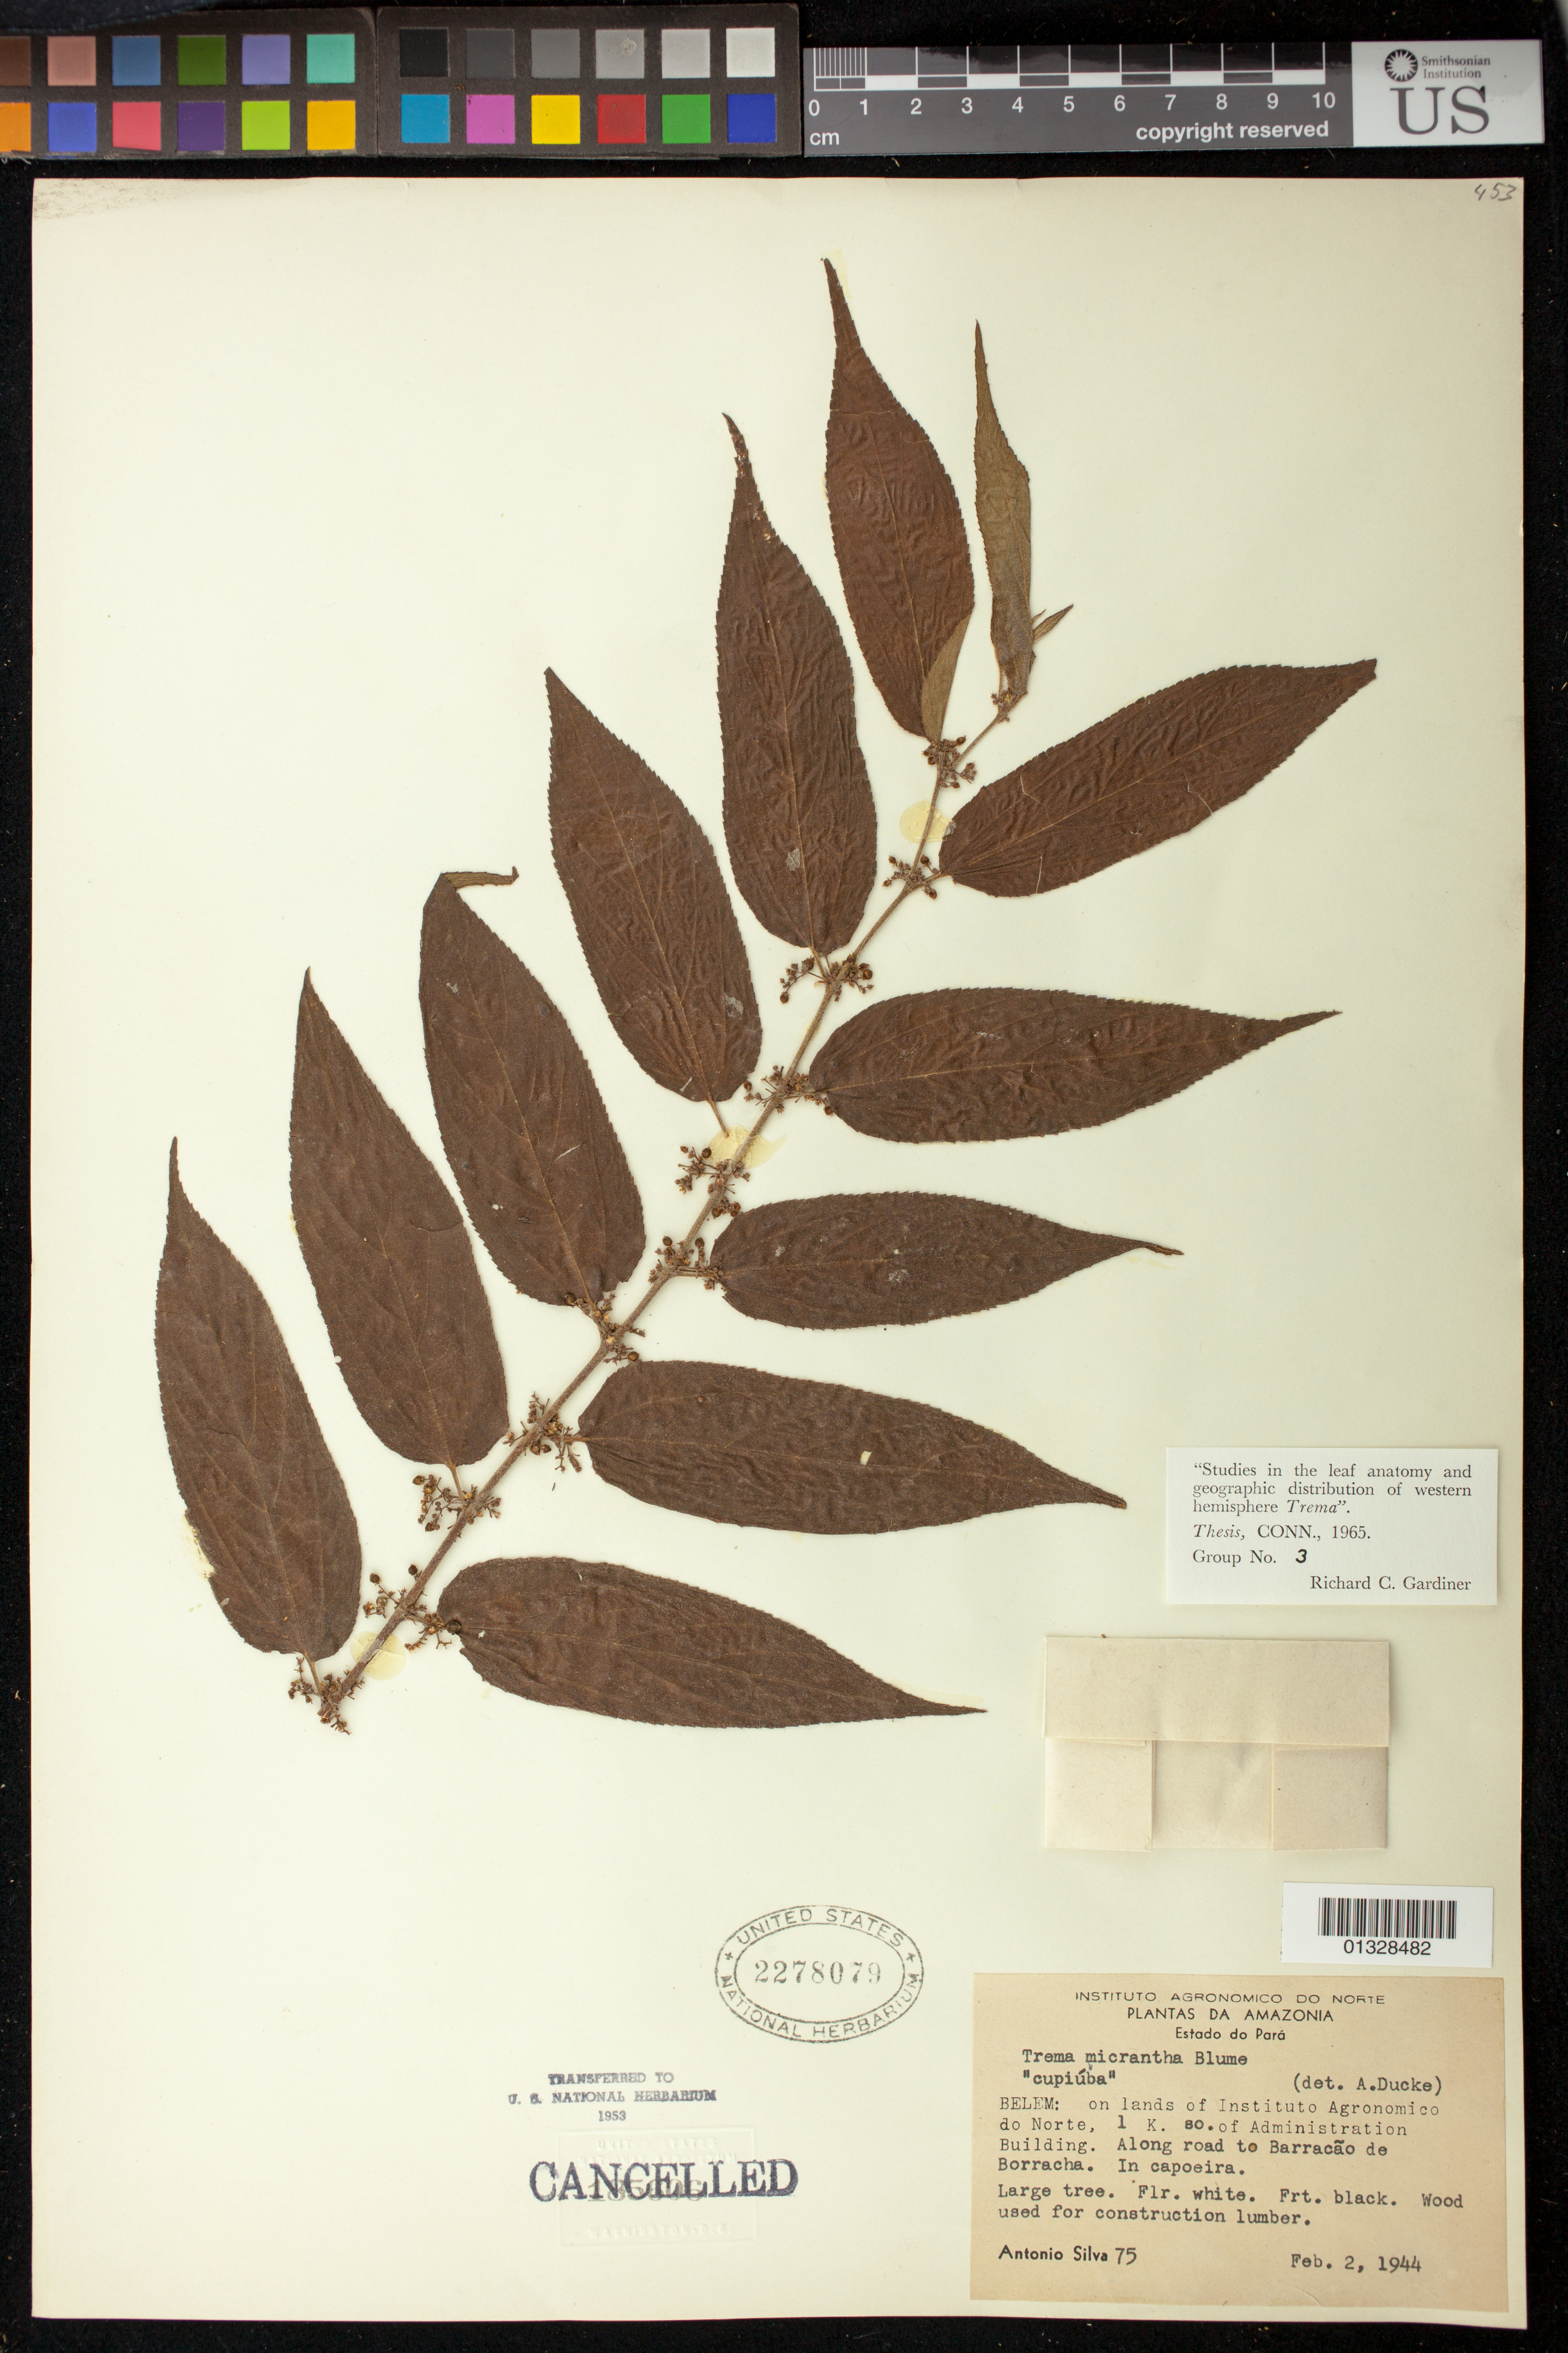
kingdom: Plantae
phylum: Tracheophyta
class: Magnoliopsida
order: Rosales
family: Cannabaceae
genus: Trema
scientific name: Trema micranthum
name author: (L.) Blume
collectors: A. Silva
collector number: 75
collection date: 1944-02-02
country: Brazil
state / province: Pará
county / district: Belém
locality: On lands of Instituto Agronômico do Norte, 1 Km só of Administration Buiding. Along road to Barracão de Borracha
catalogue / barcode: US 2278079